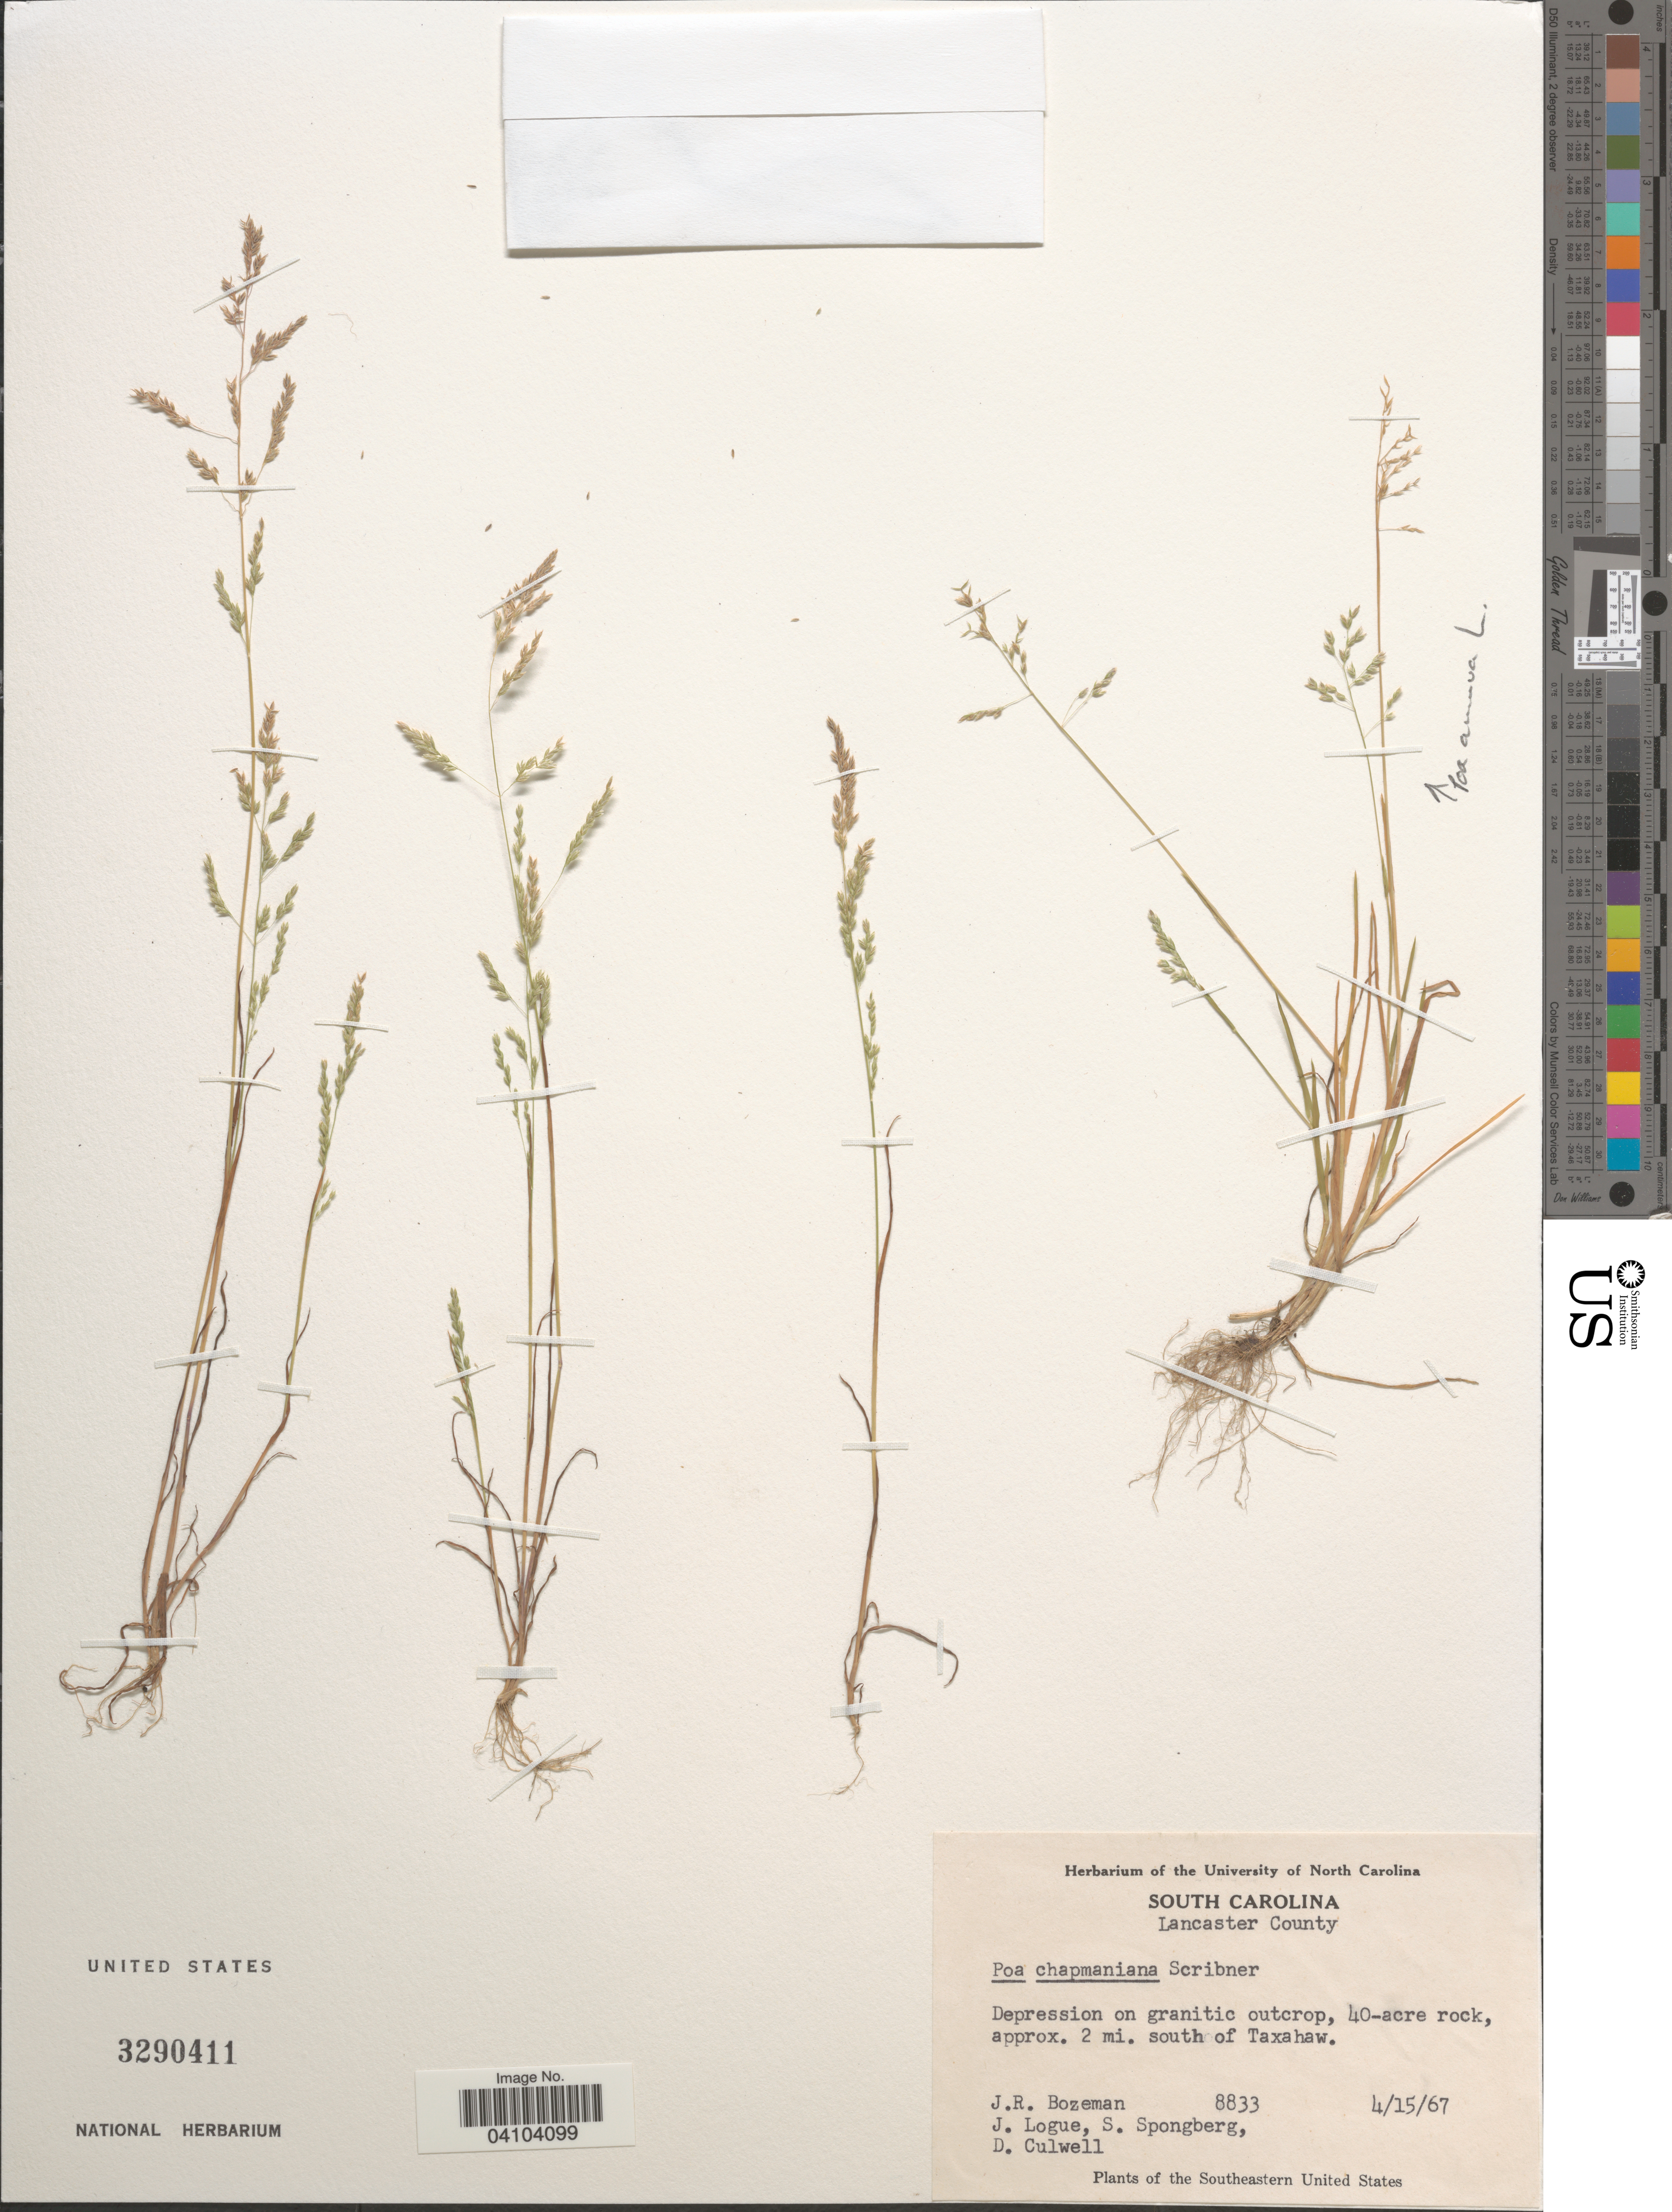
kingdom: Plantae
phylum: Tracheophyta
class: Liliopsida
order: Poales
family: Poaceae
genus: Poa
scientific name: Poa chapmaniana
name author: Scribn.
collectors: J. R. Bozeman, J. Logue, S. A.Spongberg & D. Culwell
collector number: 8833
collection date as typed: Transcribed d/m/y: 15/4/67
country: United States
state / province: South Carolina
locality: Lancaster County. Approx. 2 mi. south of Taxahaw. The Southeastern United States.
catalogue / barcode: US 3290411